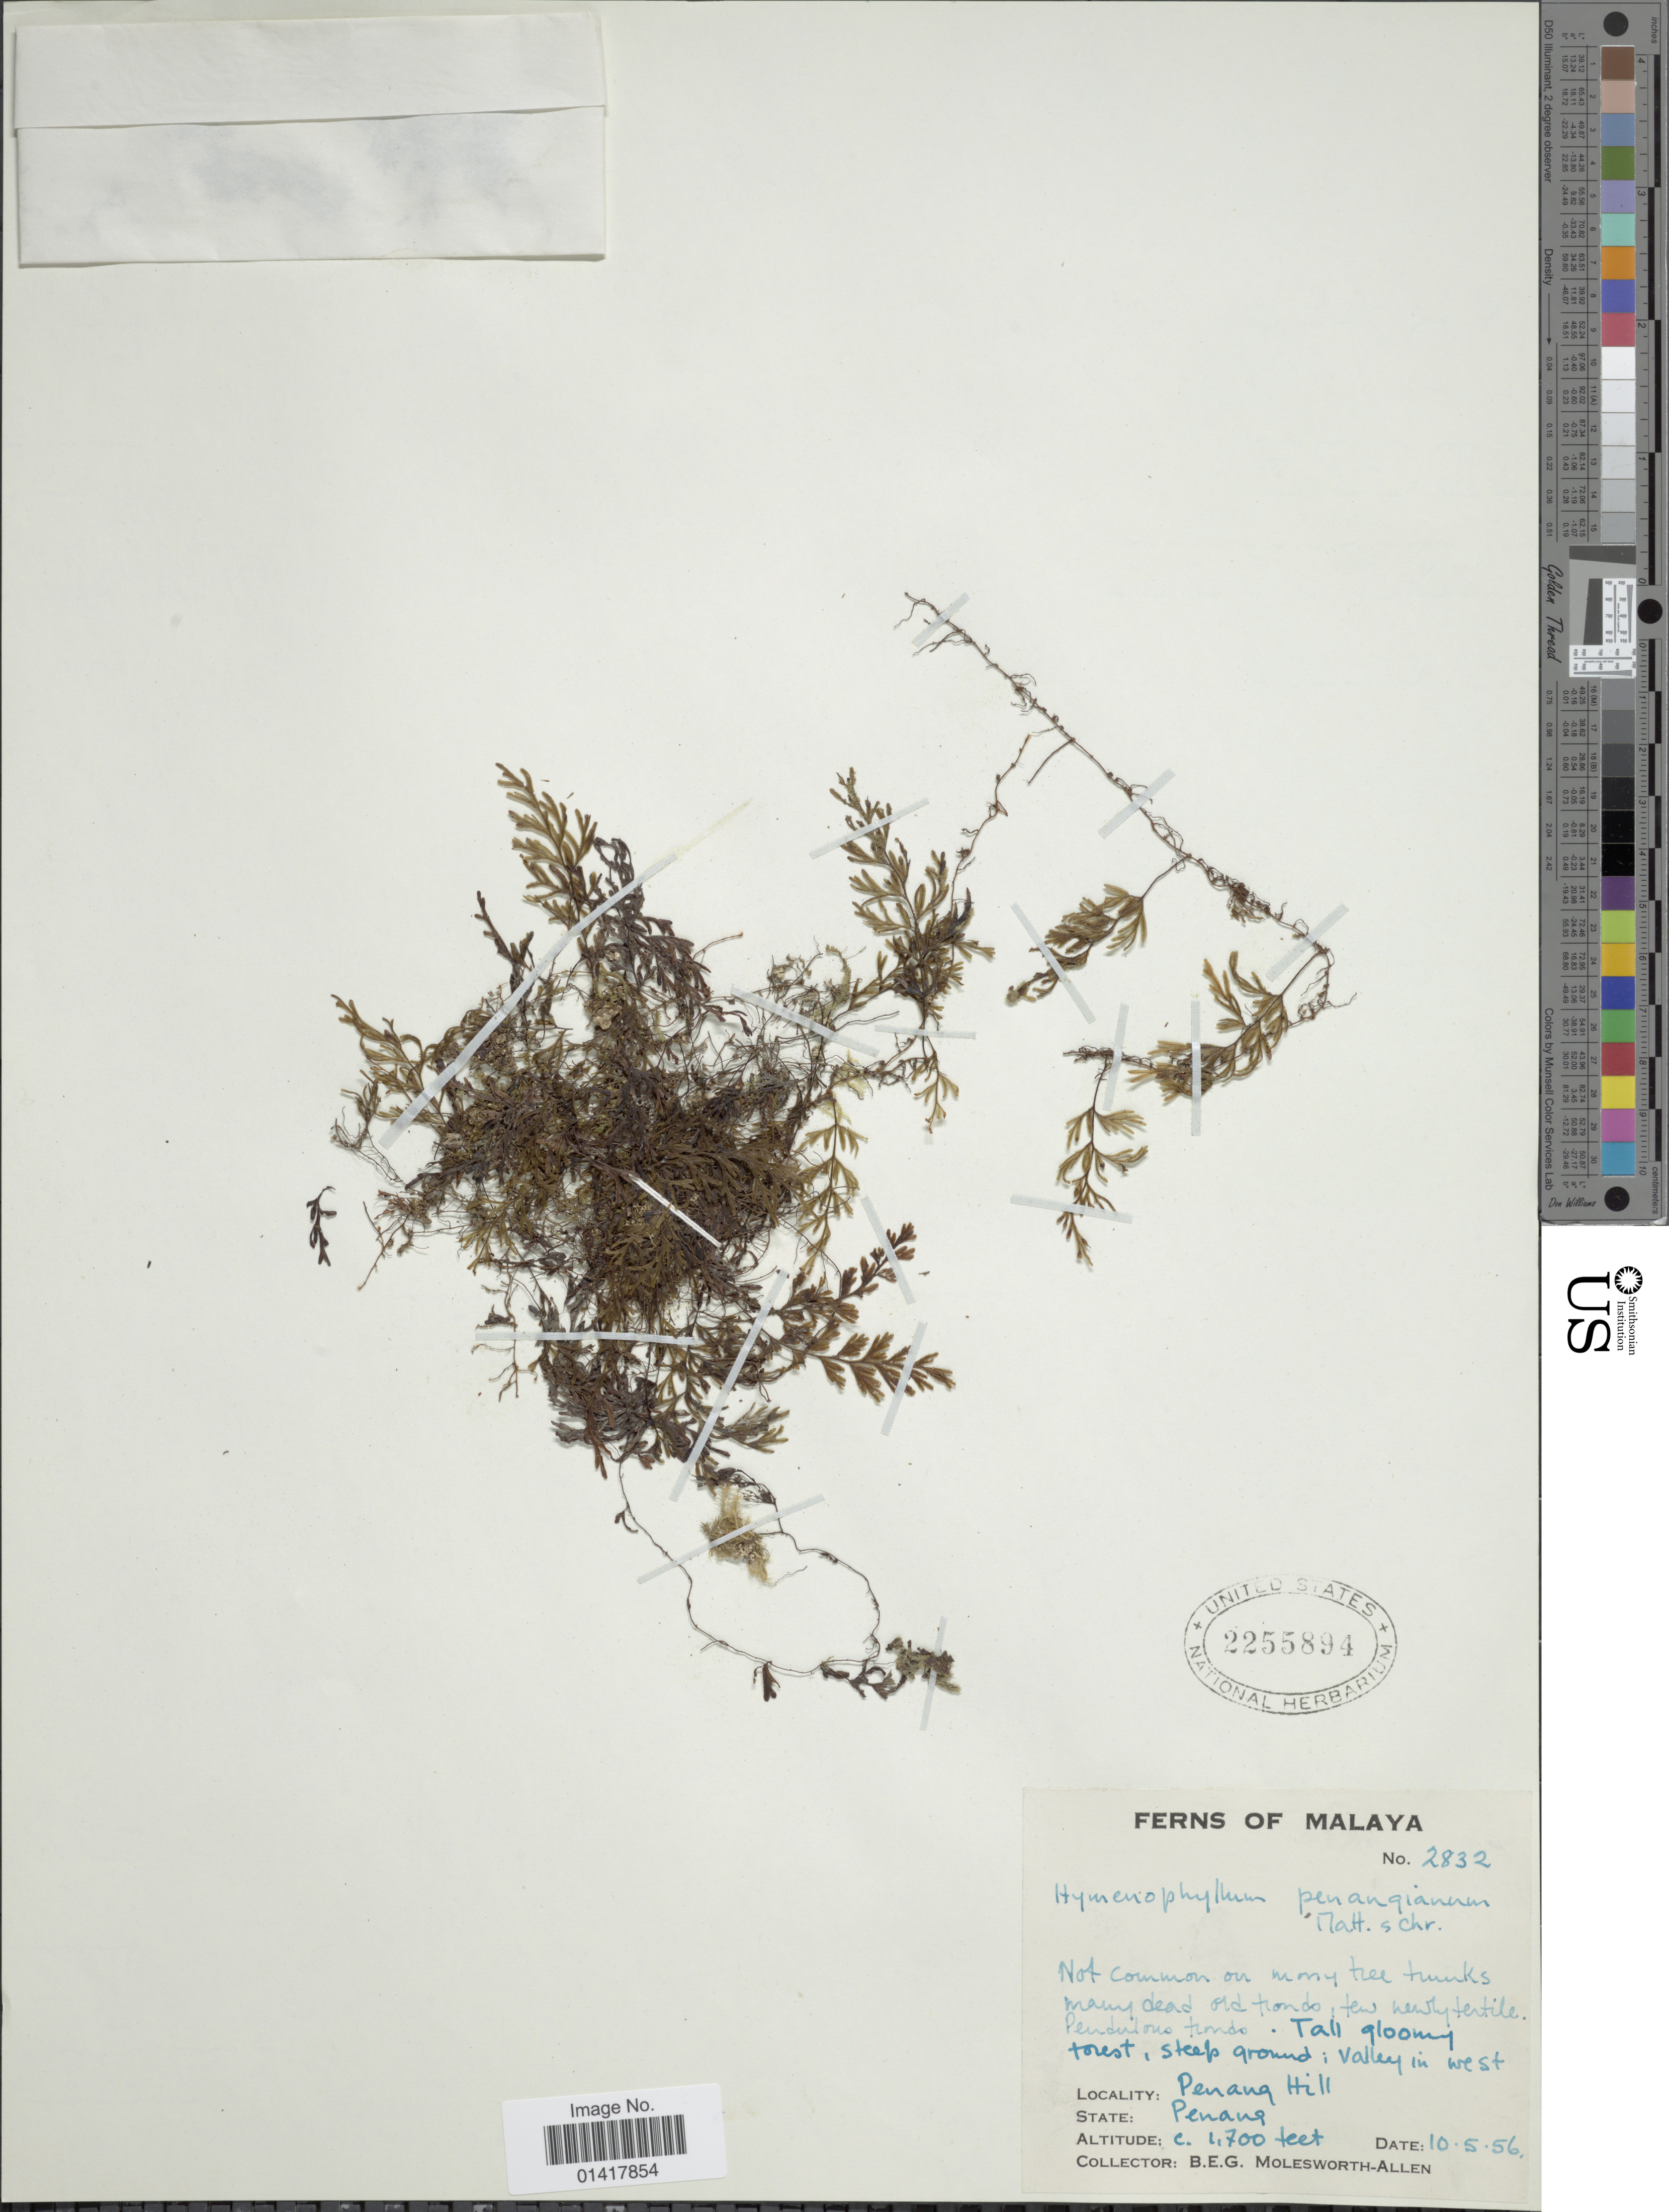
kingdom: Plantae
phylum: Tracheophyta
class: Polypodiopsida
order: Hymenophyllales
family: Hymenophyllaceae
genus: Hymenophyllum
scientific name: Hymenophyllum penangianum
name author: C.G. Matthew & Christ ex Christ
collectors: B. E. G. Molesworth-Allen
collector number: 2832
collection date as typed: Transcribed d/m/y: 10/5/56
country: Malaysia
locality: Penang Hill, Penang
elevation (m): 518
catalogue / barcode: US 2255894